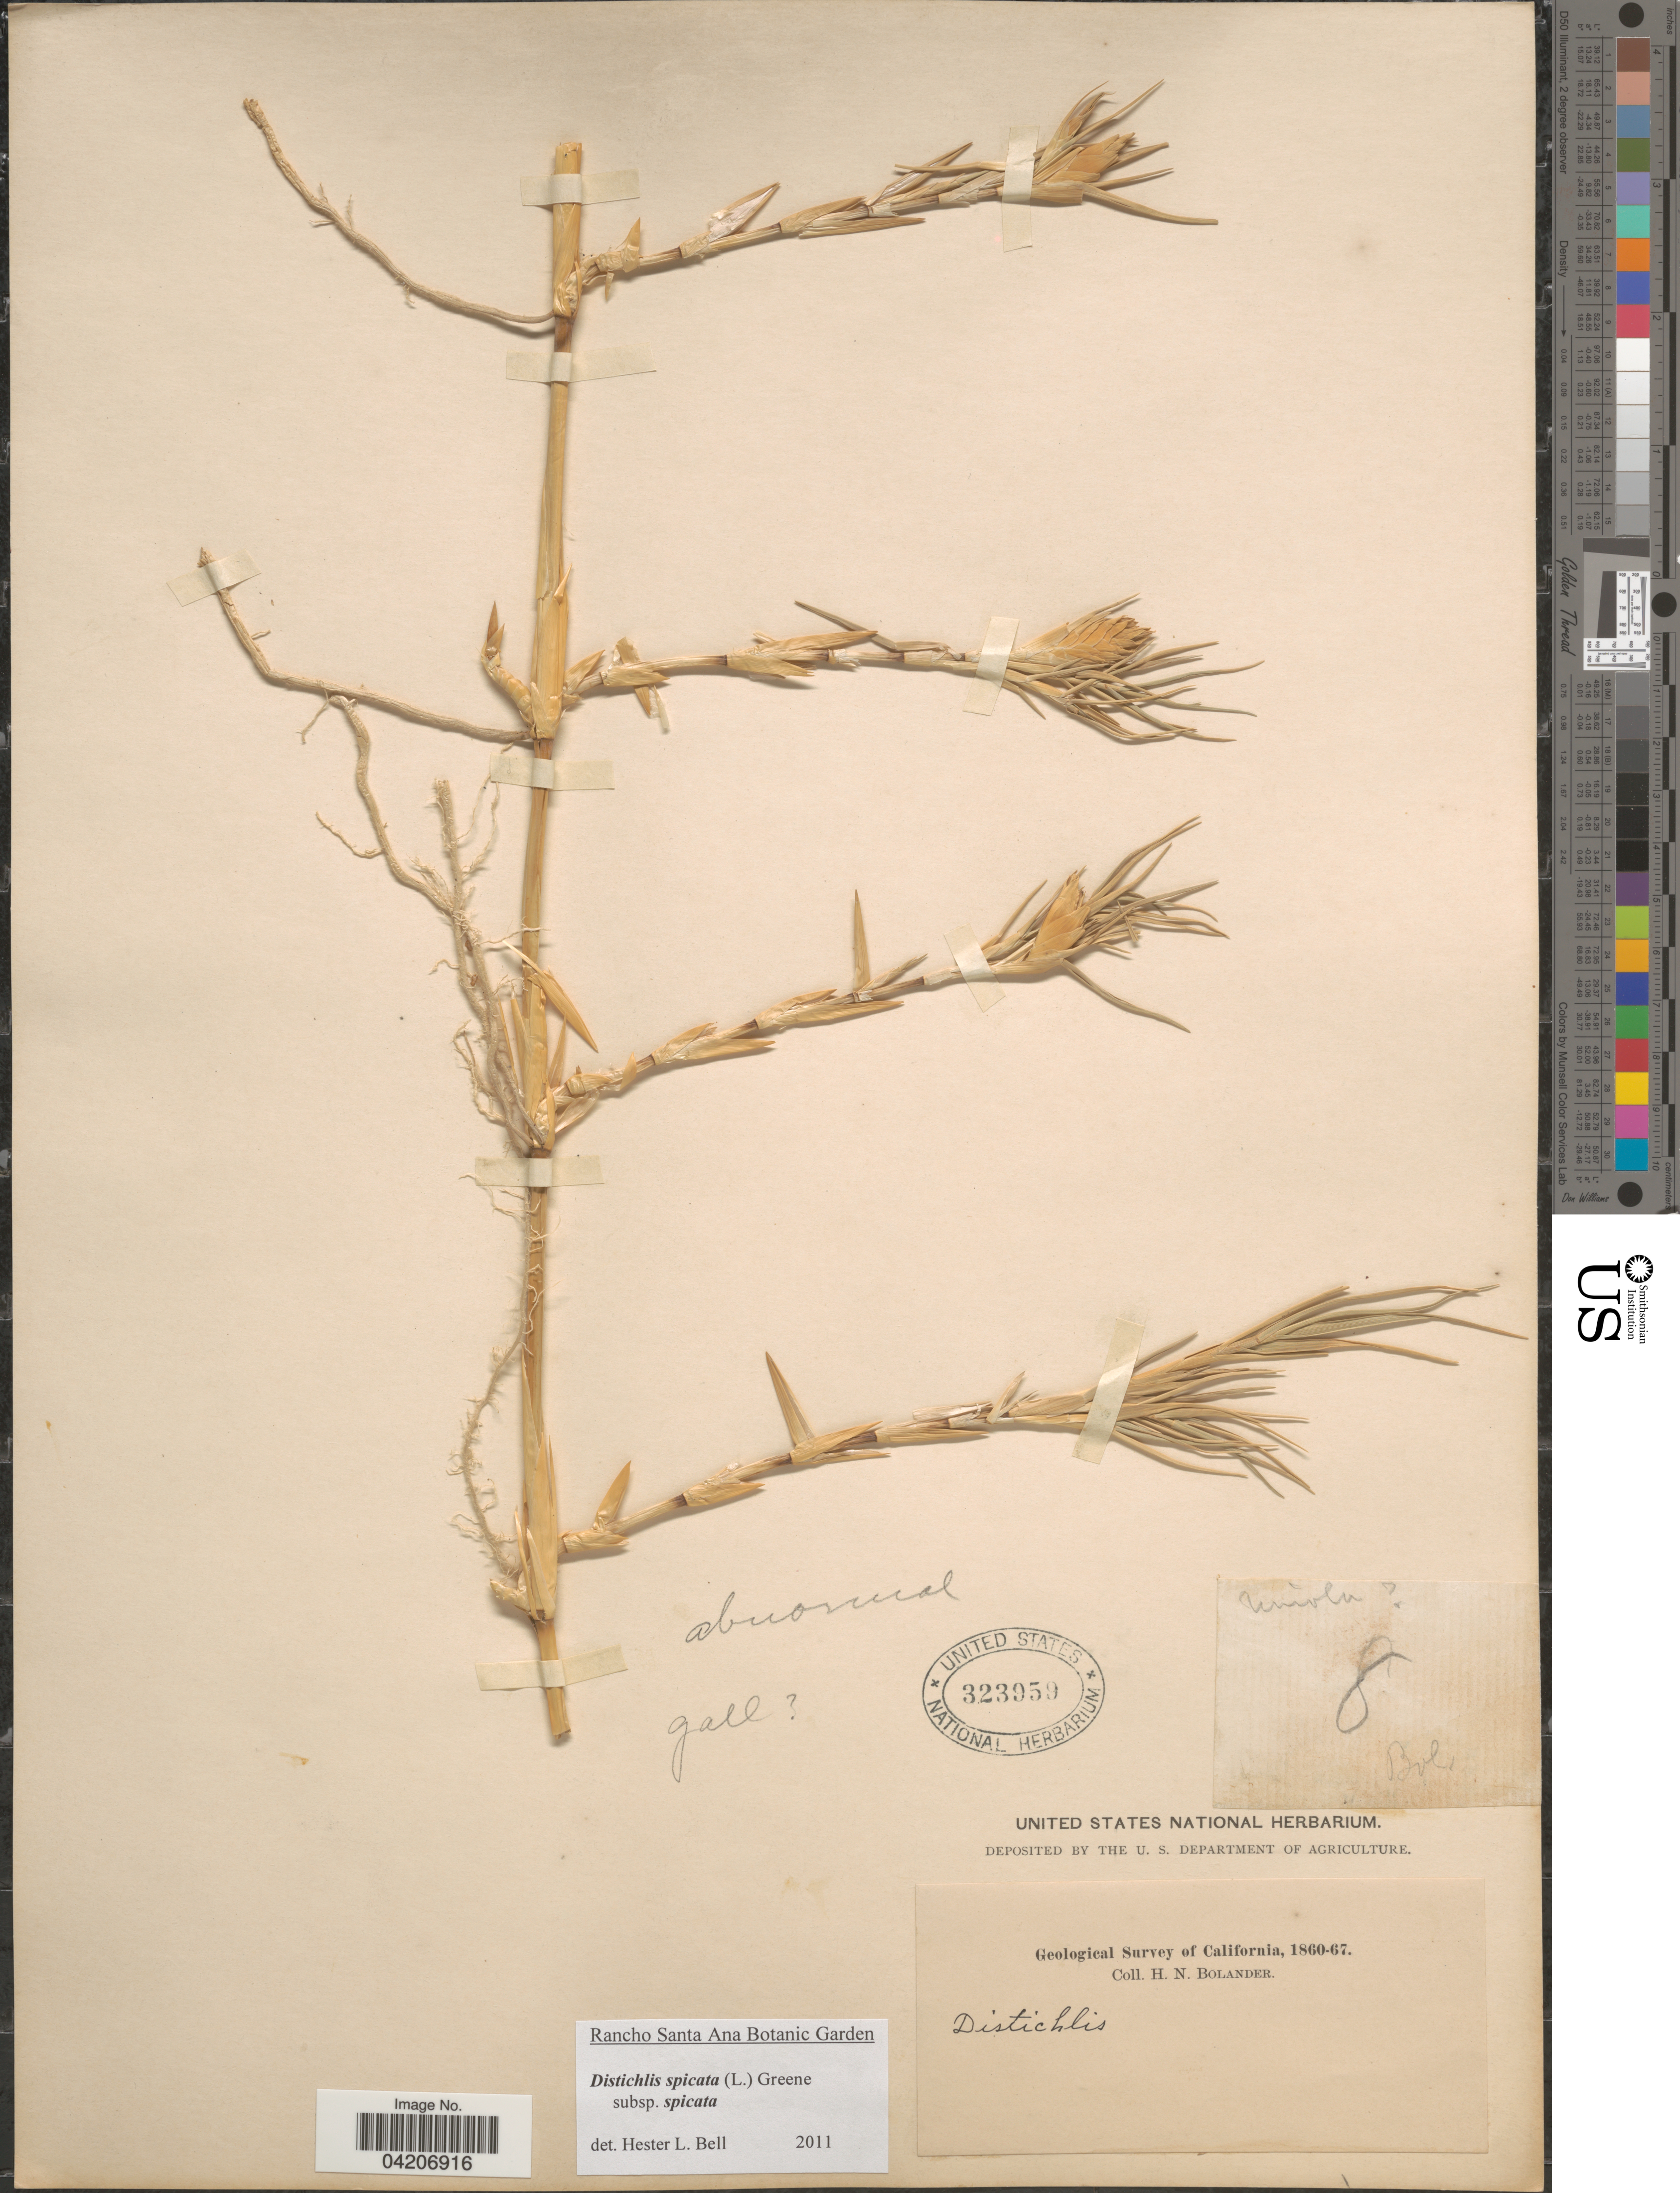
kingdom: Plantae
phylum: Tracheophyta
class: Liliopsida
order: Poales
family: Poaceae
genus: Distichlis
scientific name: Distichlis spicata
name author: (L.) Greene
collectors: H. Bolander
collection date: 1860/1867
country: United States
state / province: California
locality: Geological Survey of California, 1860-67.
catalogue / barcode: US 323959